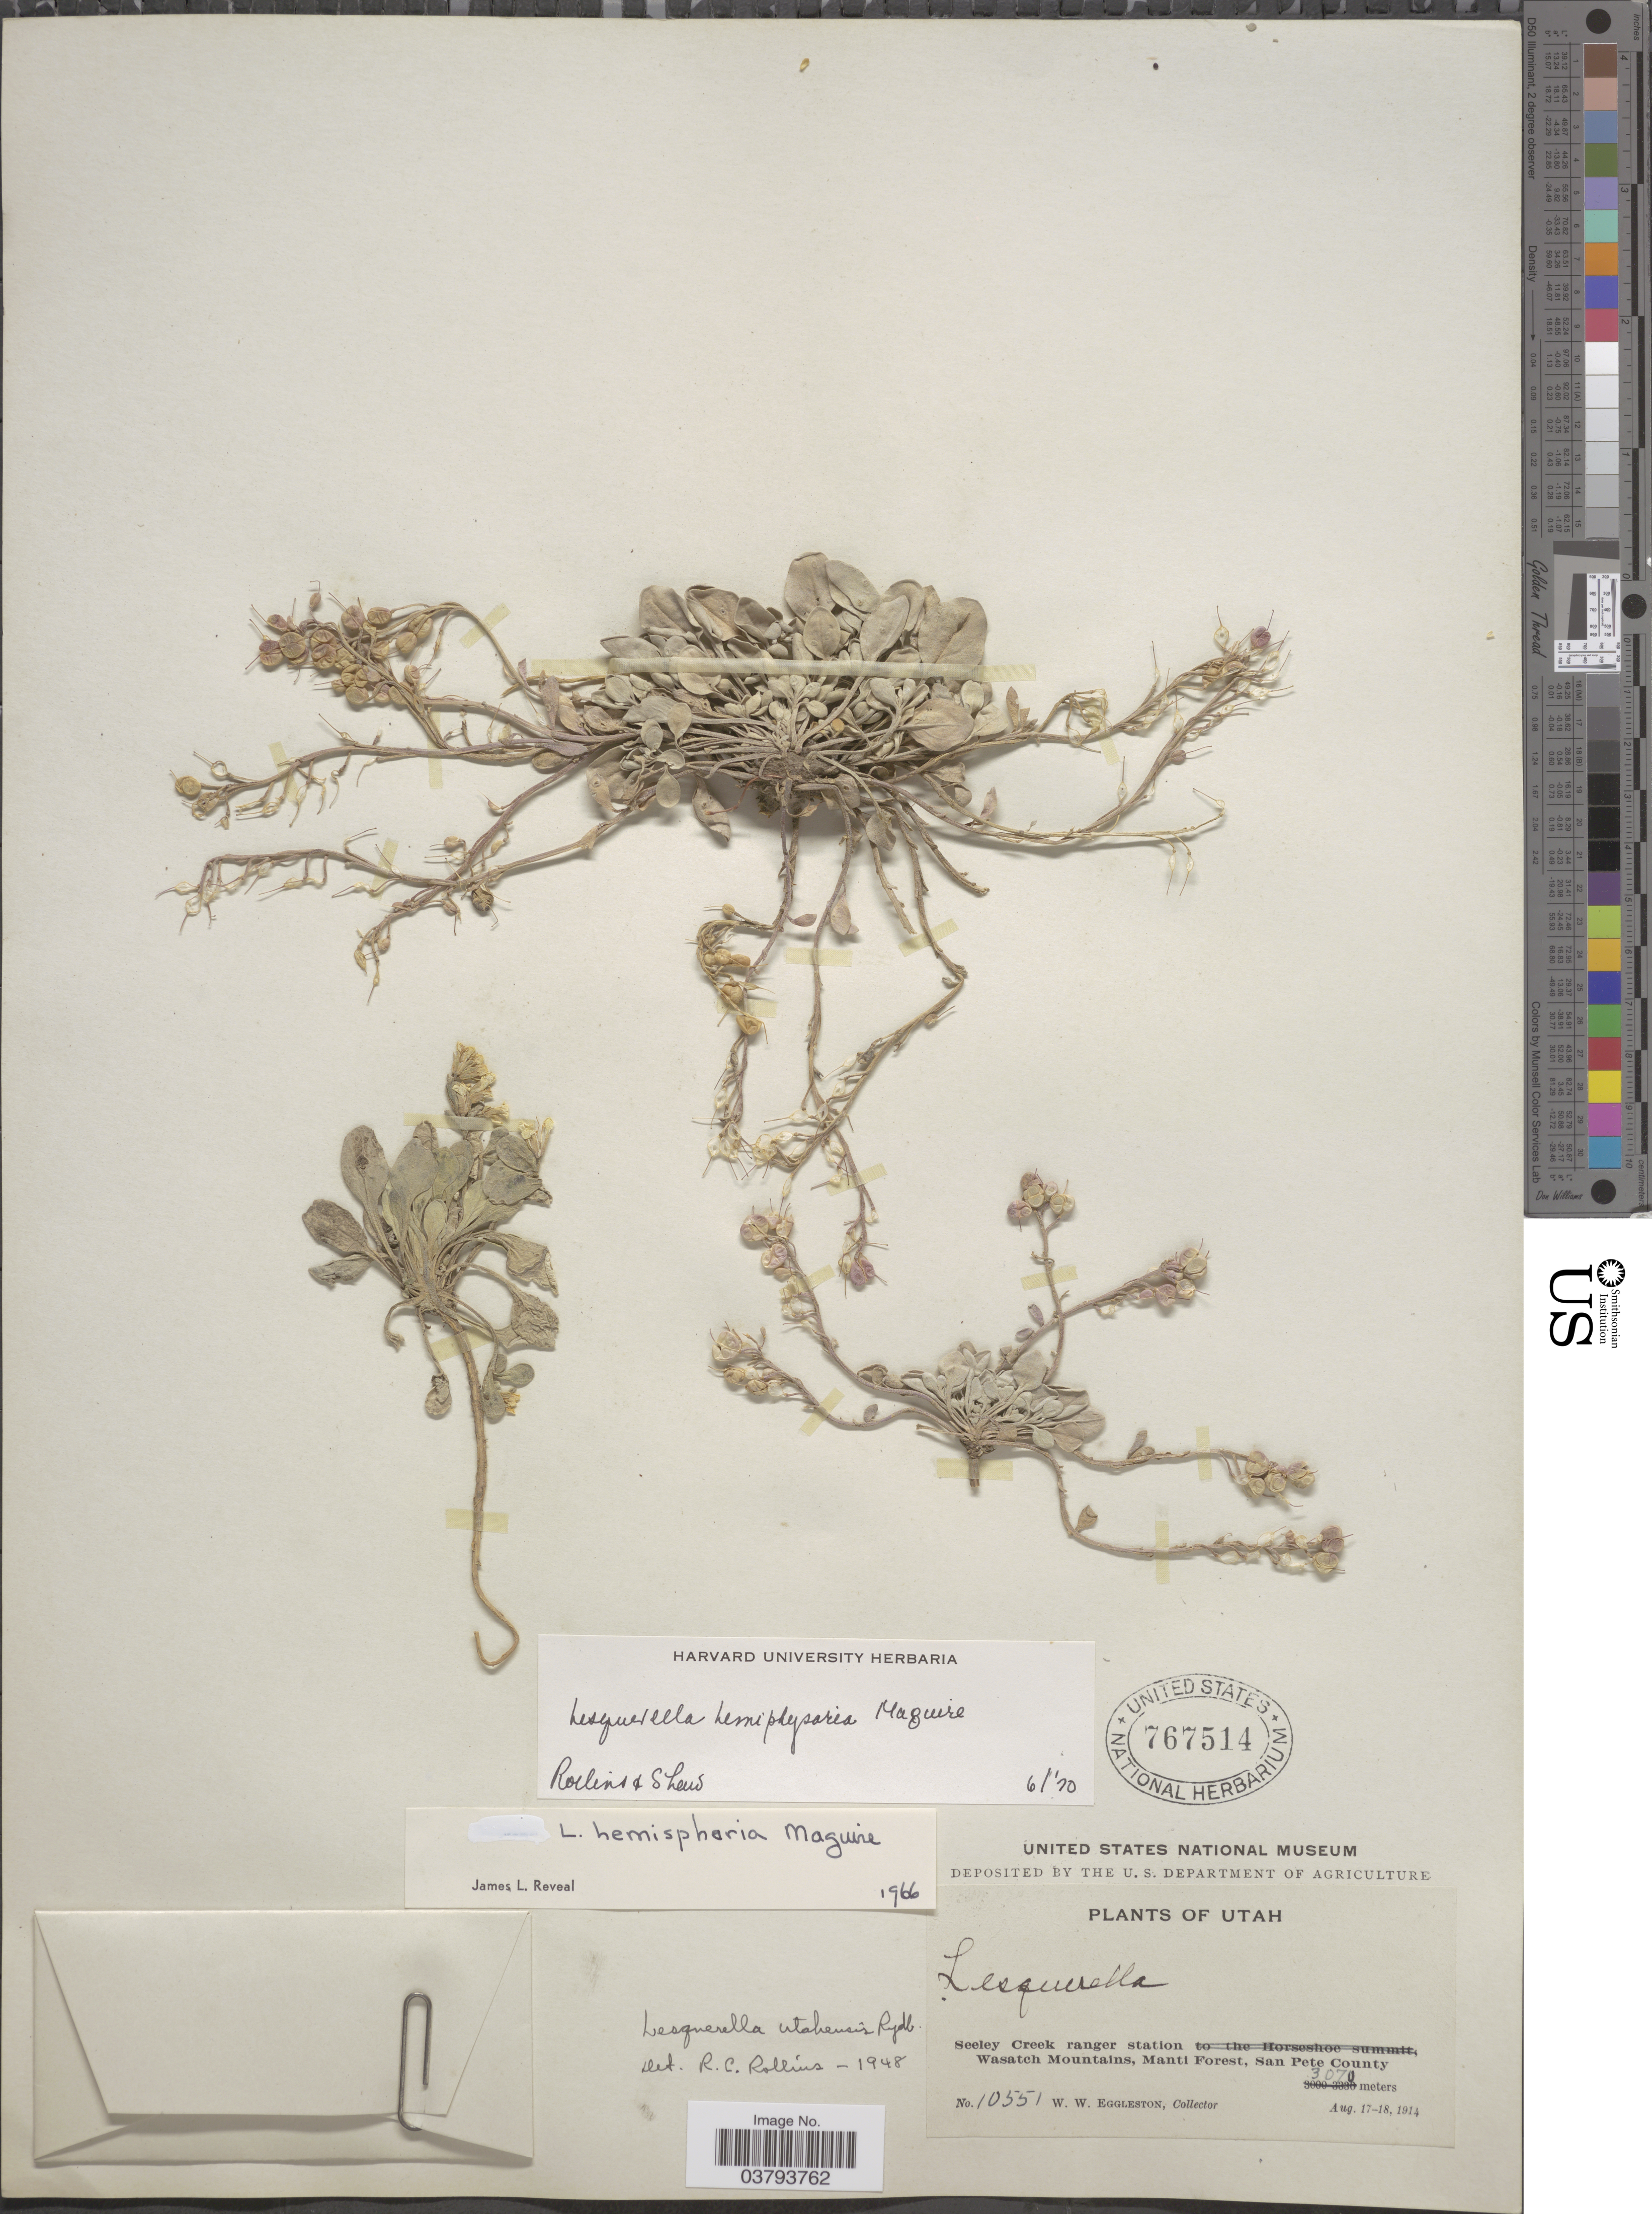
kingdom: Plantae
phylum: Tracheophyta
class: Magnoliopsida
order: Brassicales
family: Brassicaceae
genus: Lesquerella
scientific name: Lesquerella hemiphysaria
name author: Maguire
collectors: W. W. Eggleston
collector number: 10551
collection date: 1914-08-17/1914-08-18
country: United States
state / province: Utah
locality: Seeley Creek ranger station. Wasatch Mountains, Manti Forest, San Pete County.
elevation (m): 3070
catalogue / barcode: US 767514